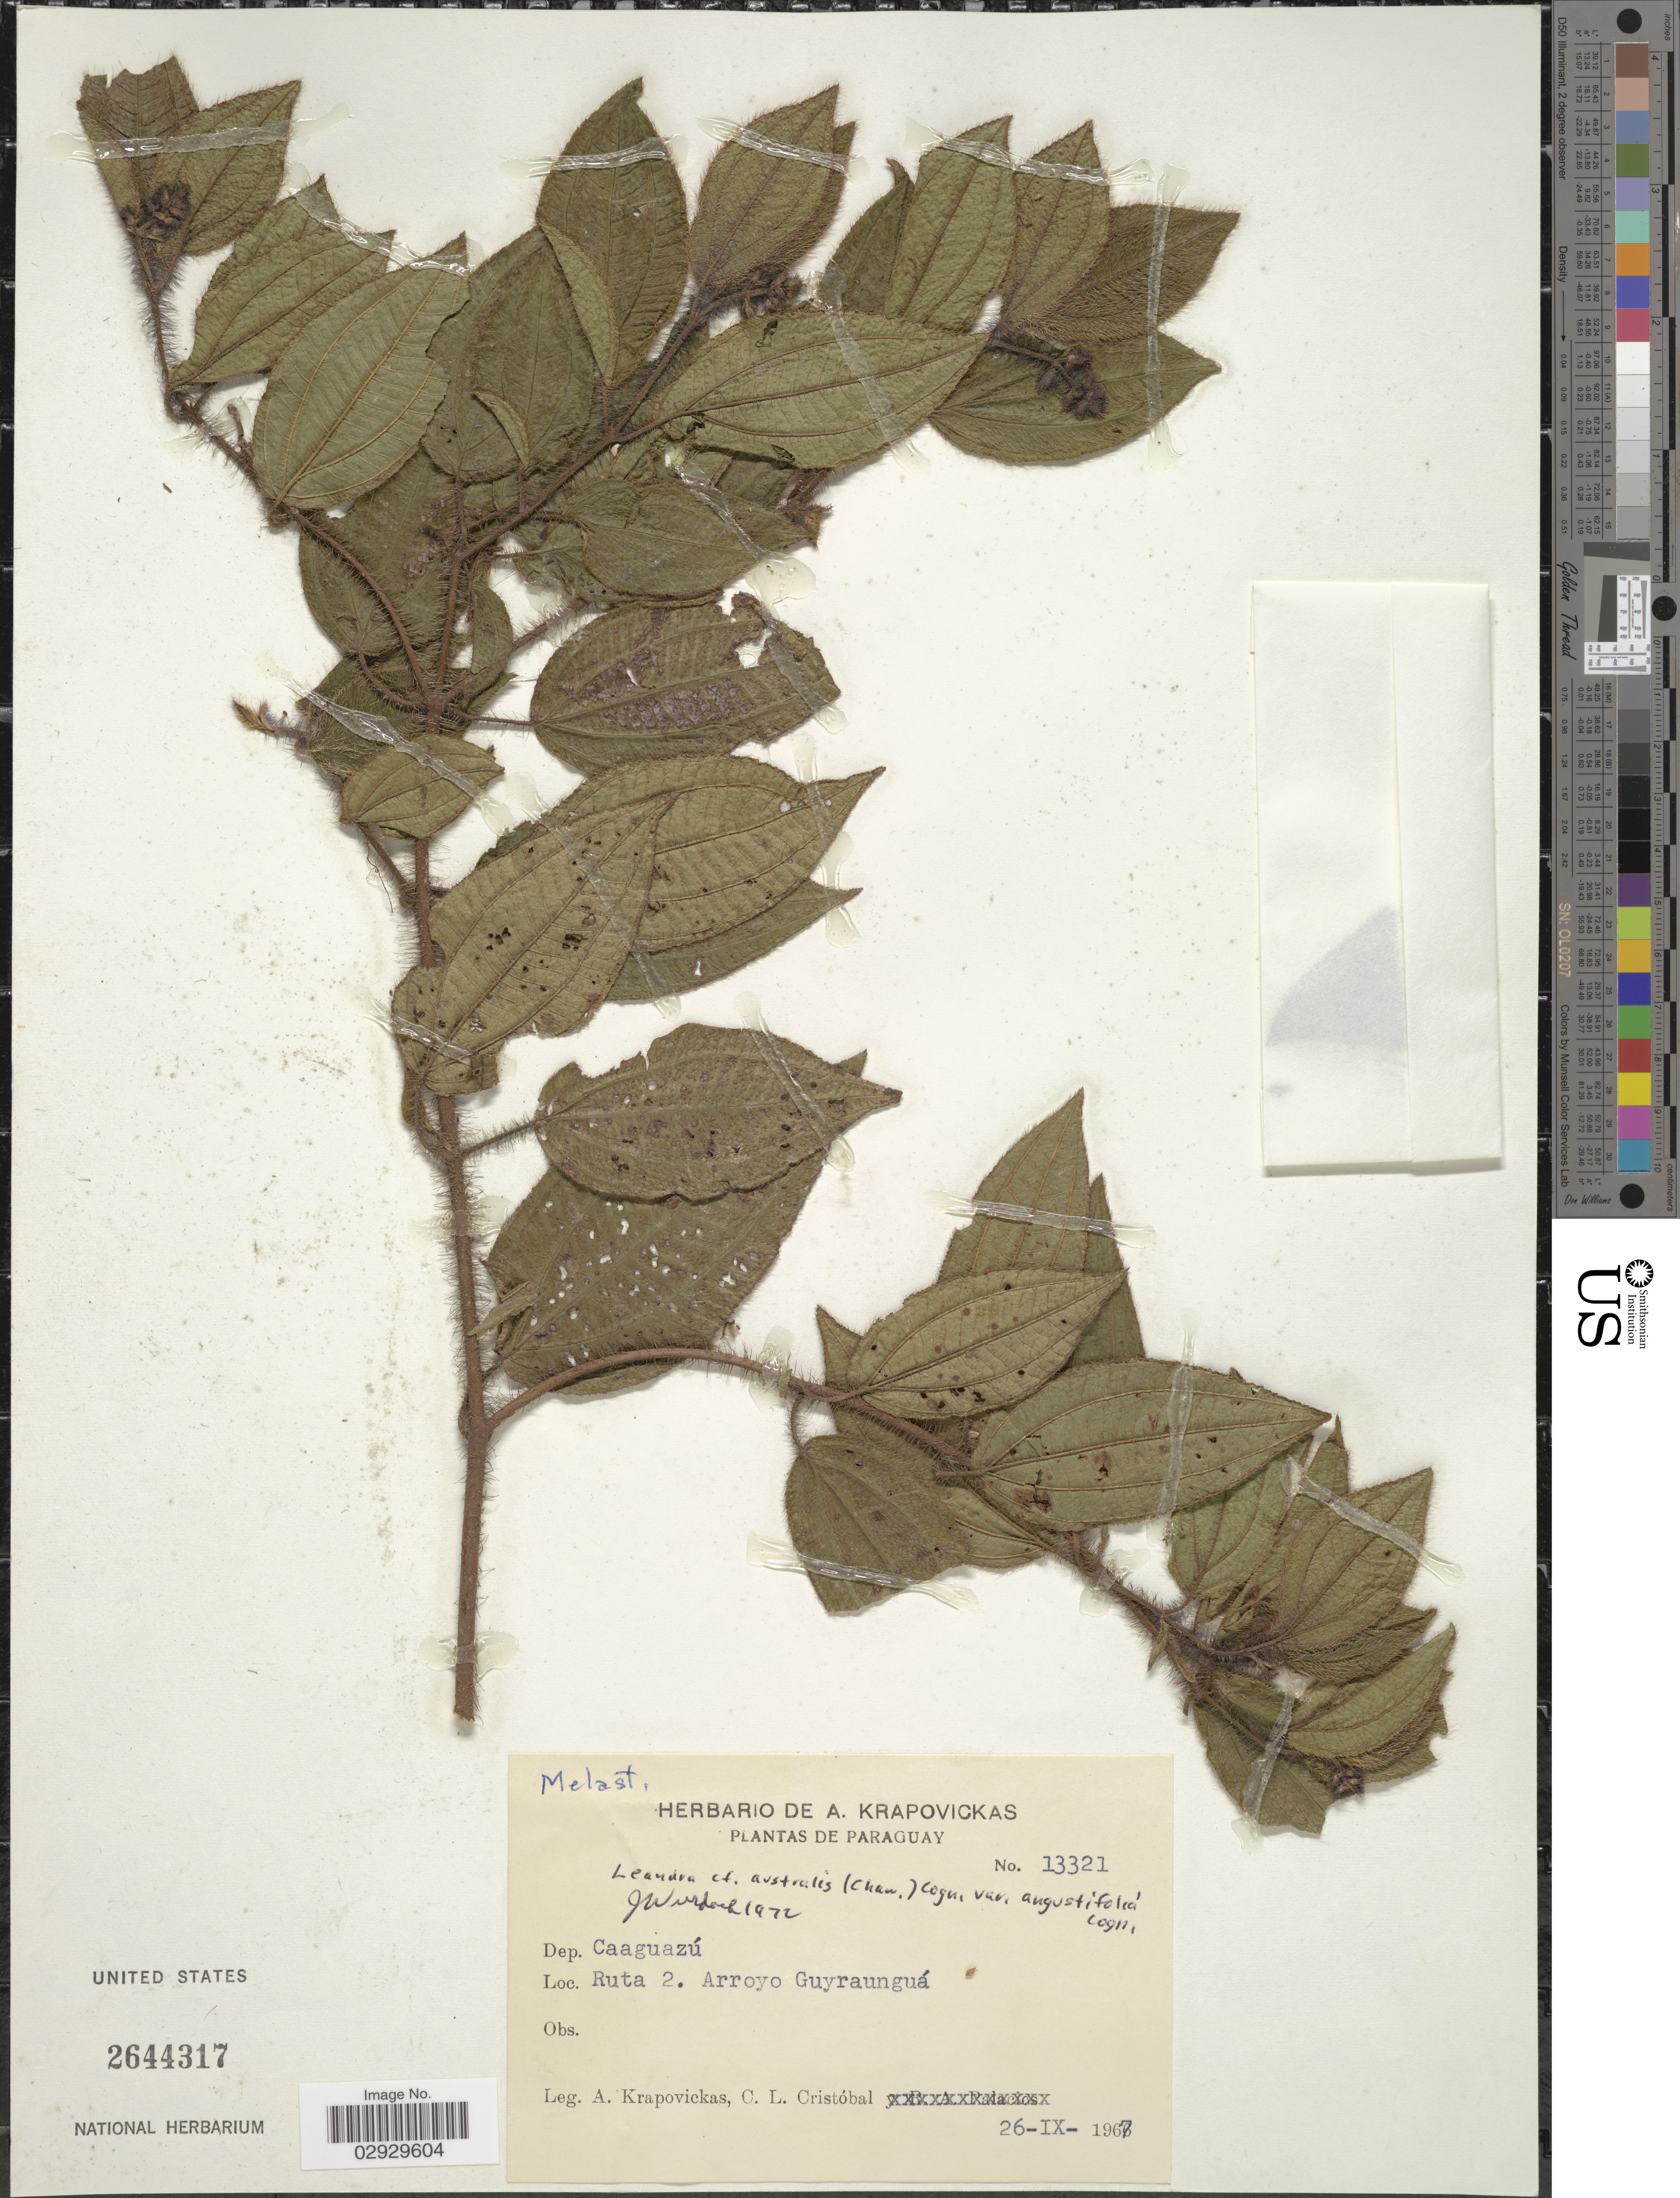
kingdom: Plantae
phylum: Tracheophyta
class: Magnoliopsida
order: Myrtales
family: Melastomataceae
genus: Leandra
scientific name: Leandra australis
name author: (Cham.) Cogn.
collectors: A. Krapovickas & C. L. Cristóbal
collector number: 13321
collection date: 1967-09-26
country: Paraguay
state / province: Caaguazu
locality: Dep. Caaguazú. Ruta 2. Arroyo Guyraunguá.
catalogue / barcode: US 2644317